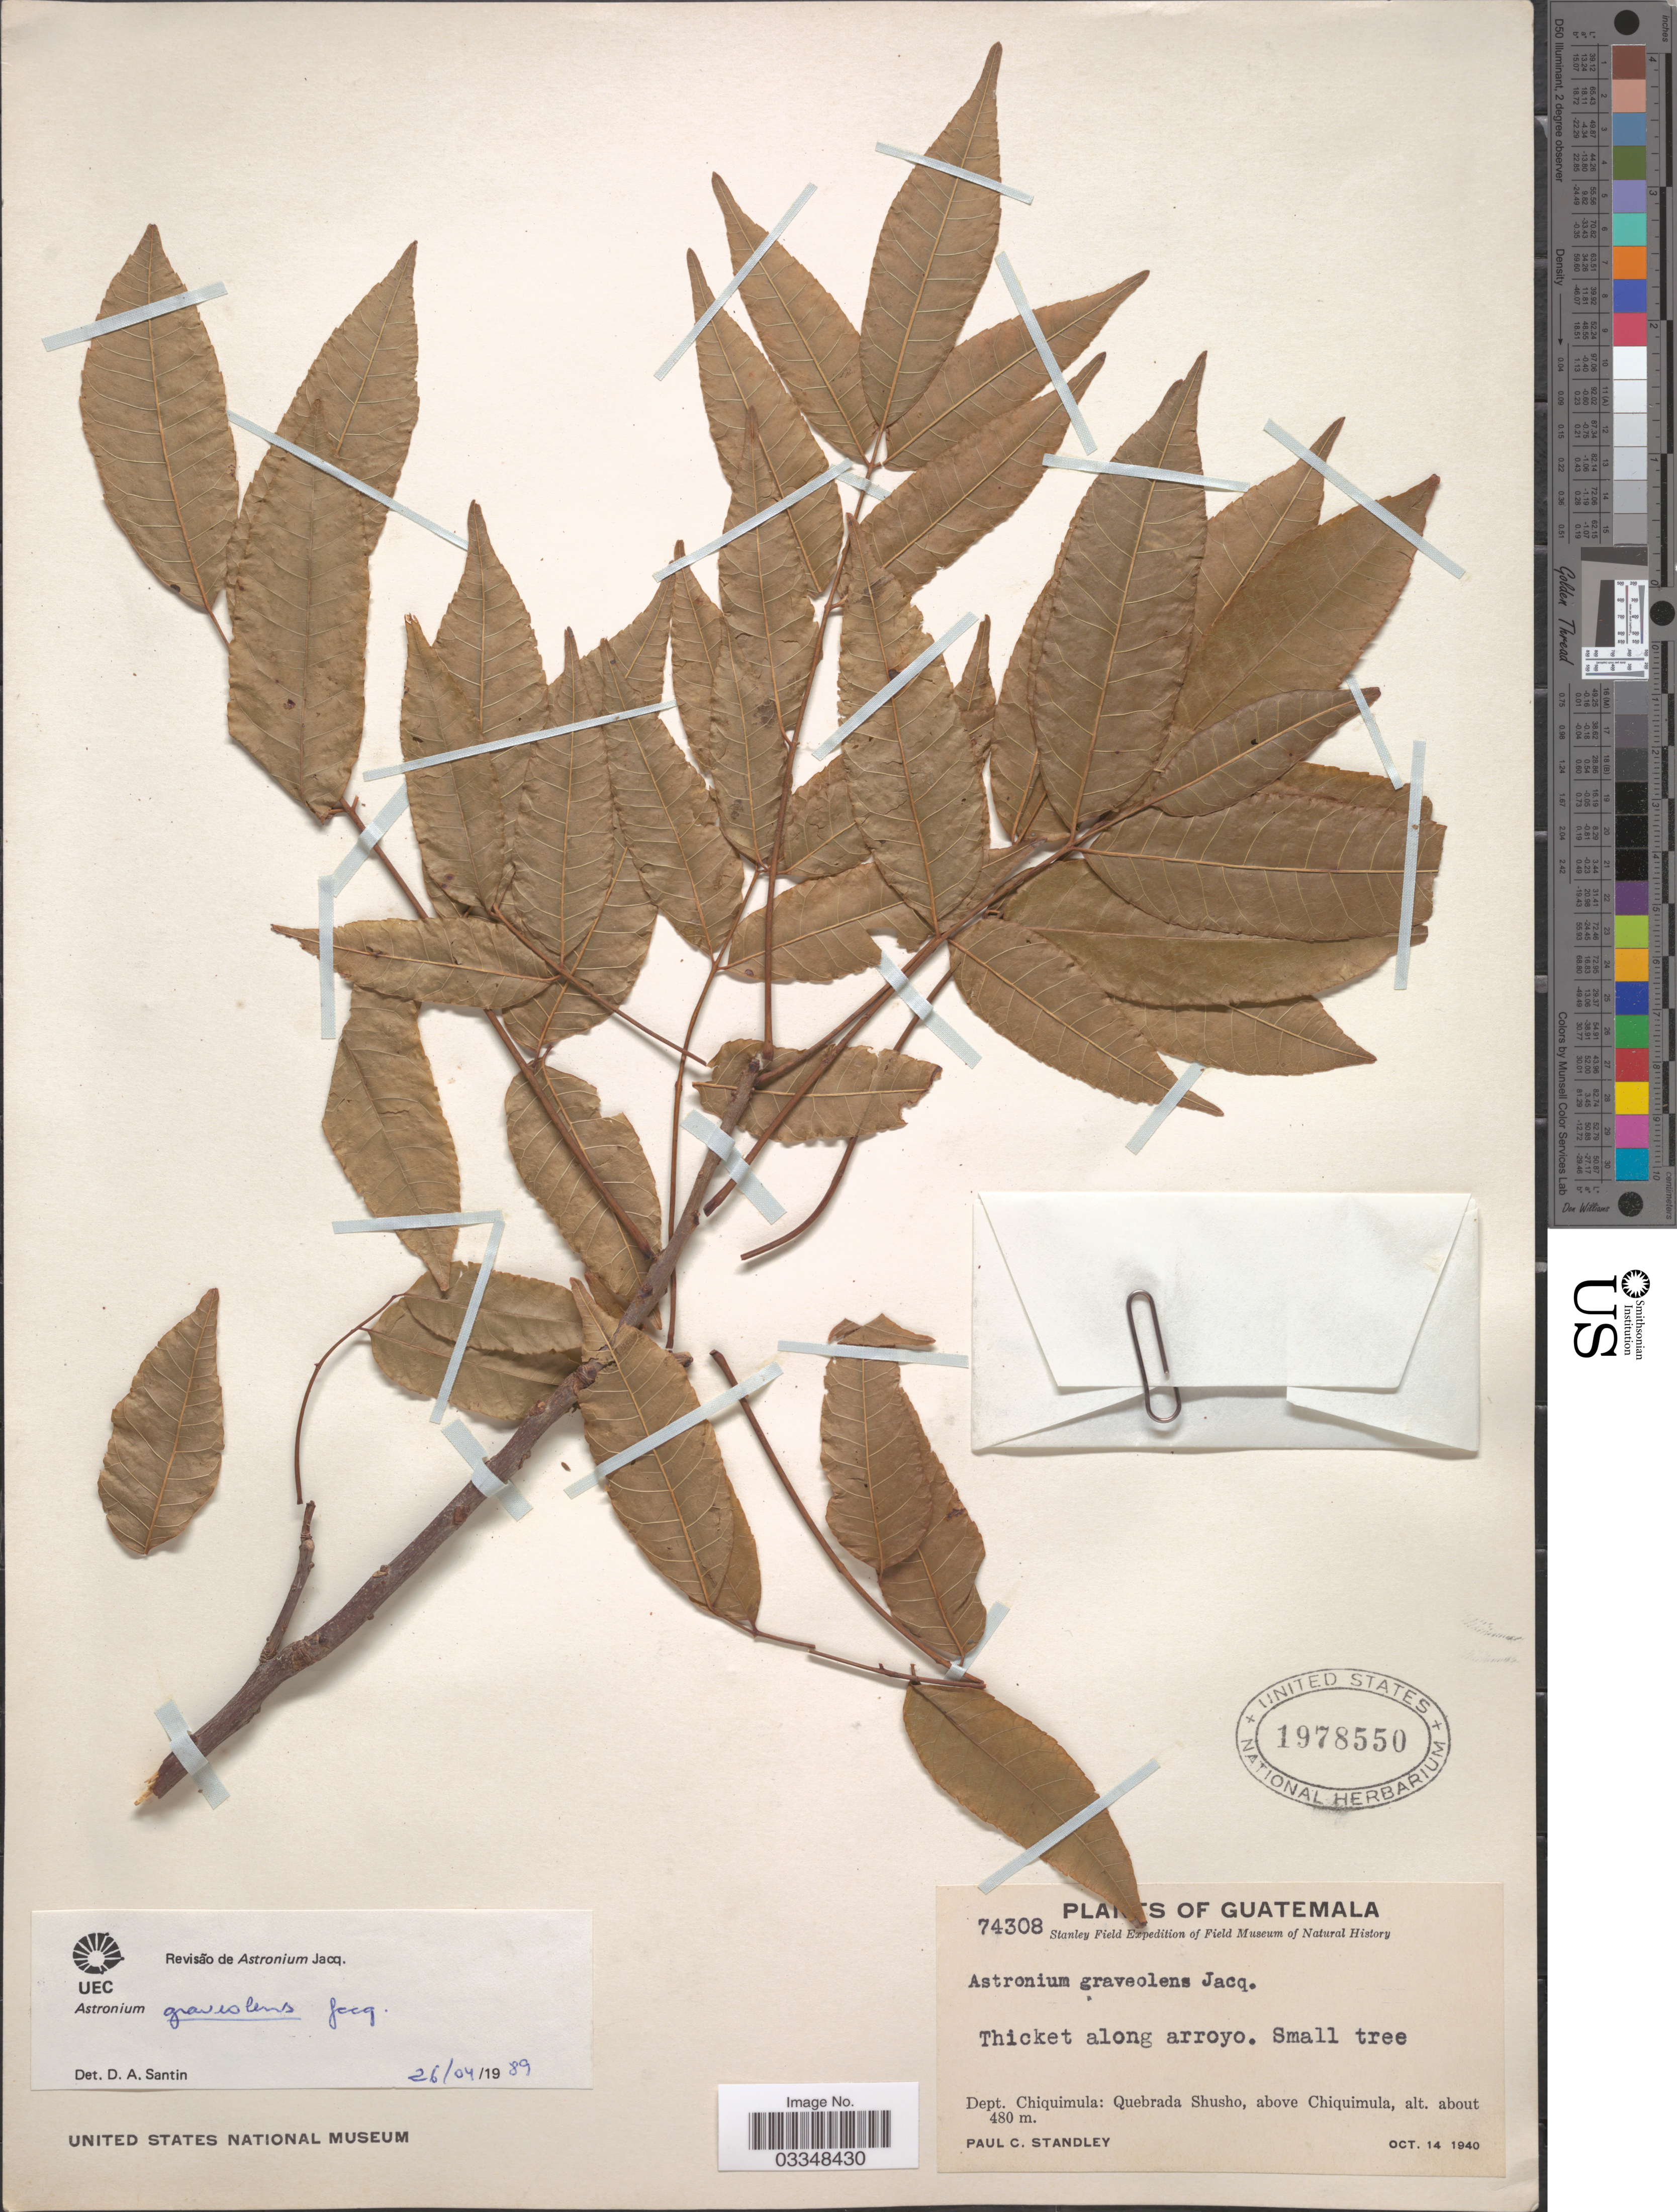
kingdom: Plantae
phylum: Tracheophyta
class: Magnoliopsida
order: Sapindales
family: Anacardiaceae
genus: Astronium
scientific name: Astronium graveolens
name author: Jacq.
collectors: P. C. Standley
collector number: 74308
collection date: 1940-10-14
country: Guatemala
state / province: Chiquimula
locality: Dept. Chiquimula: Quebrada Shusho, above Chiquimula.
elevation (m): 480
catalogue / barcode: US 1978550